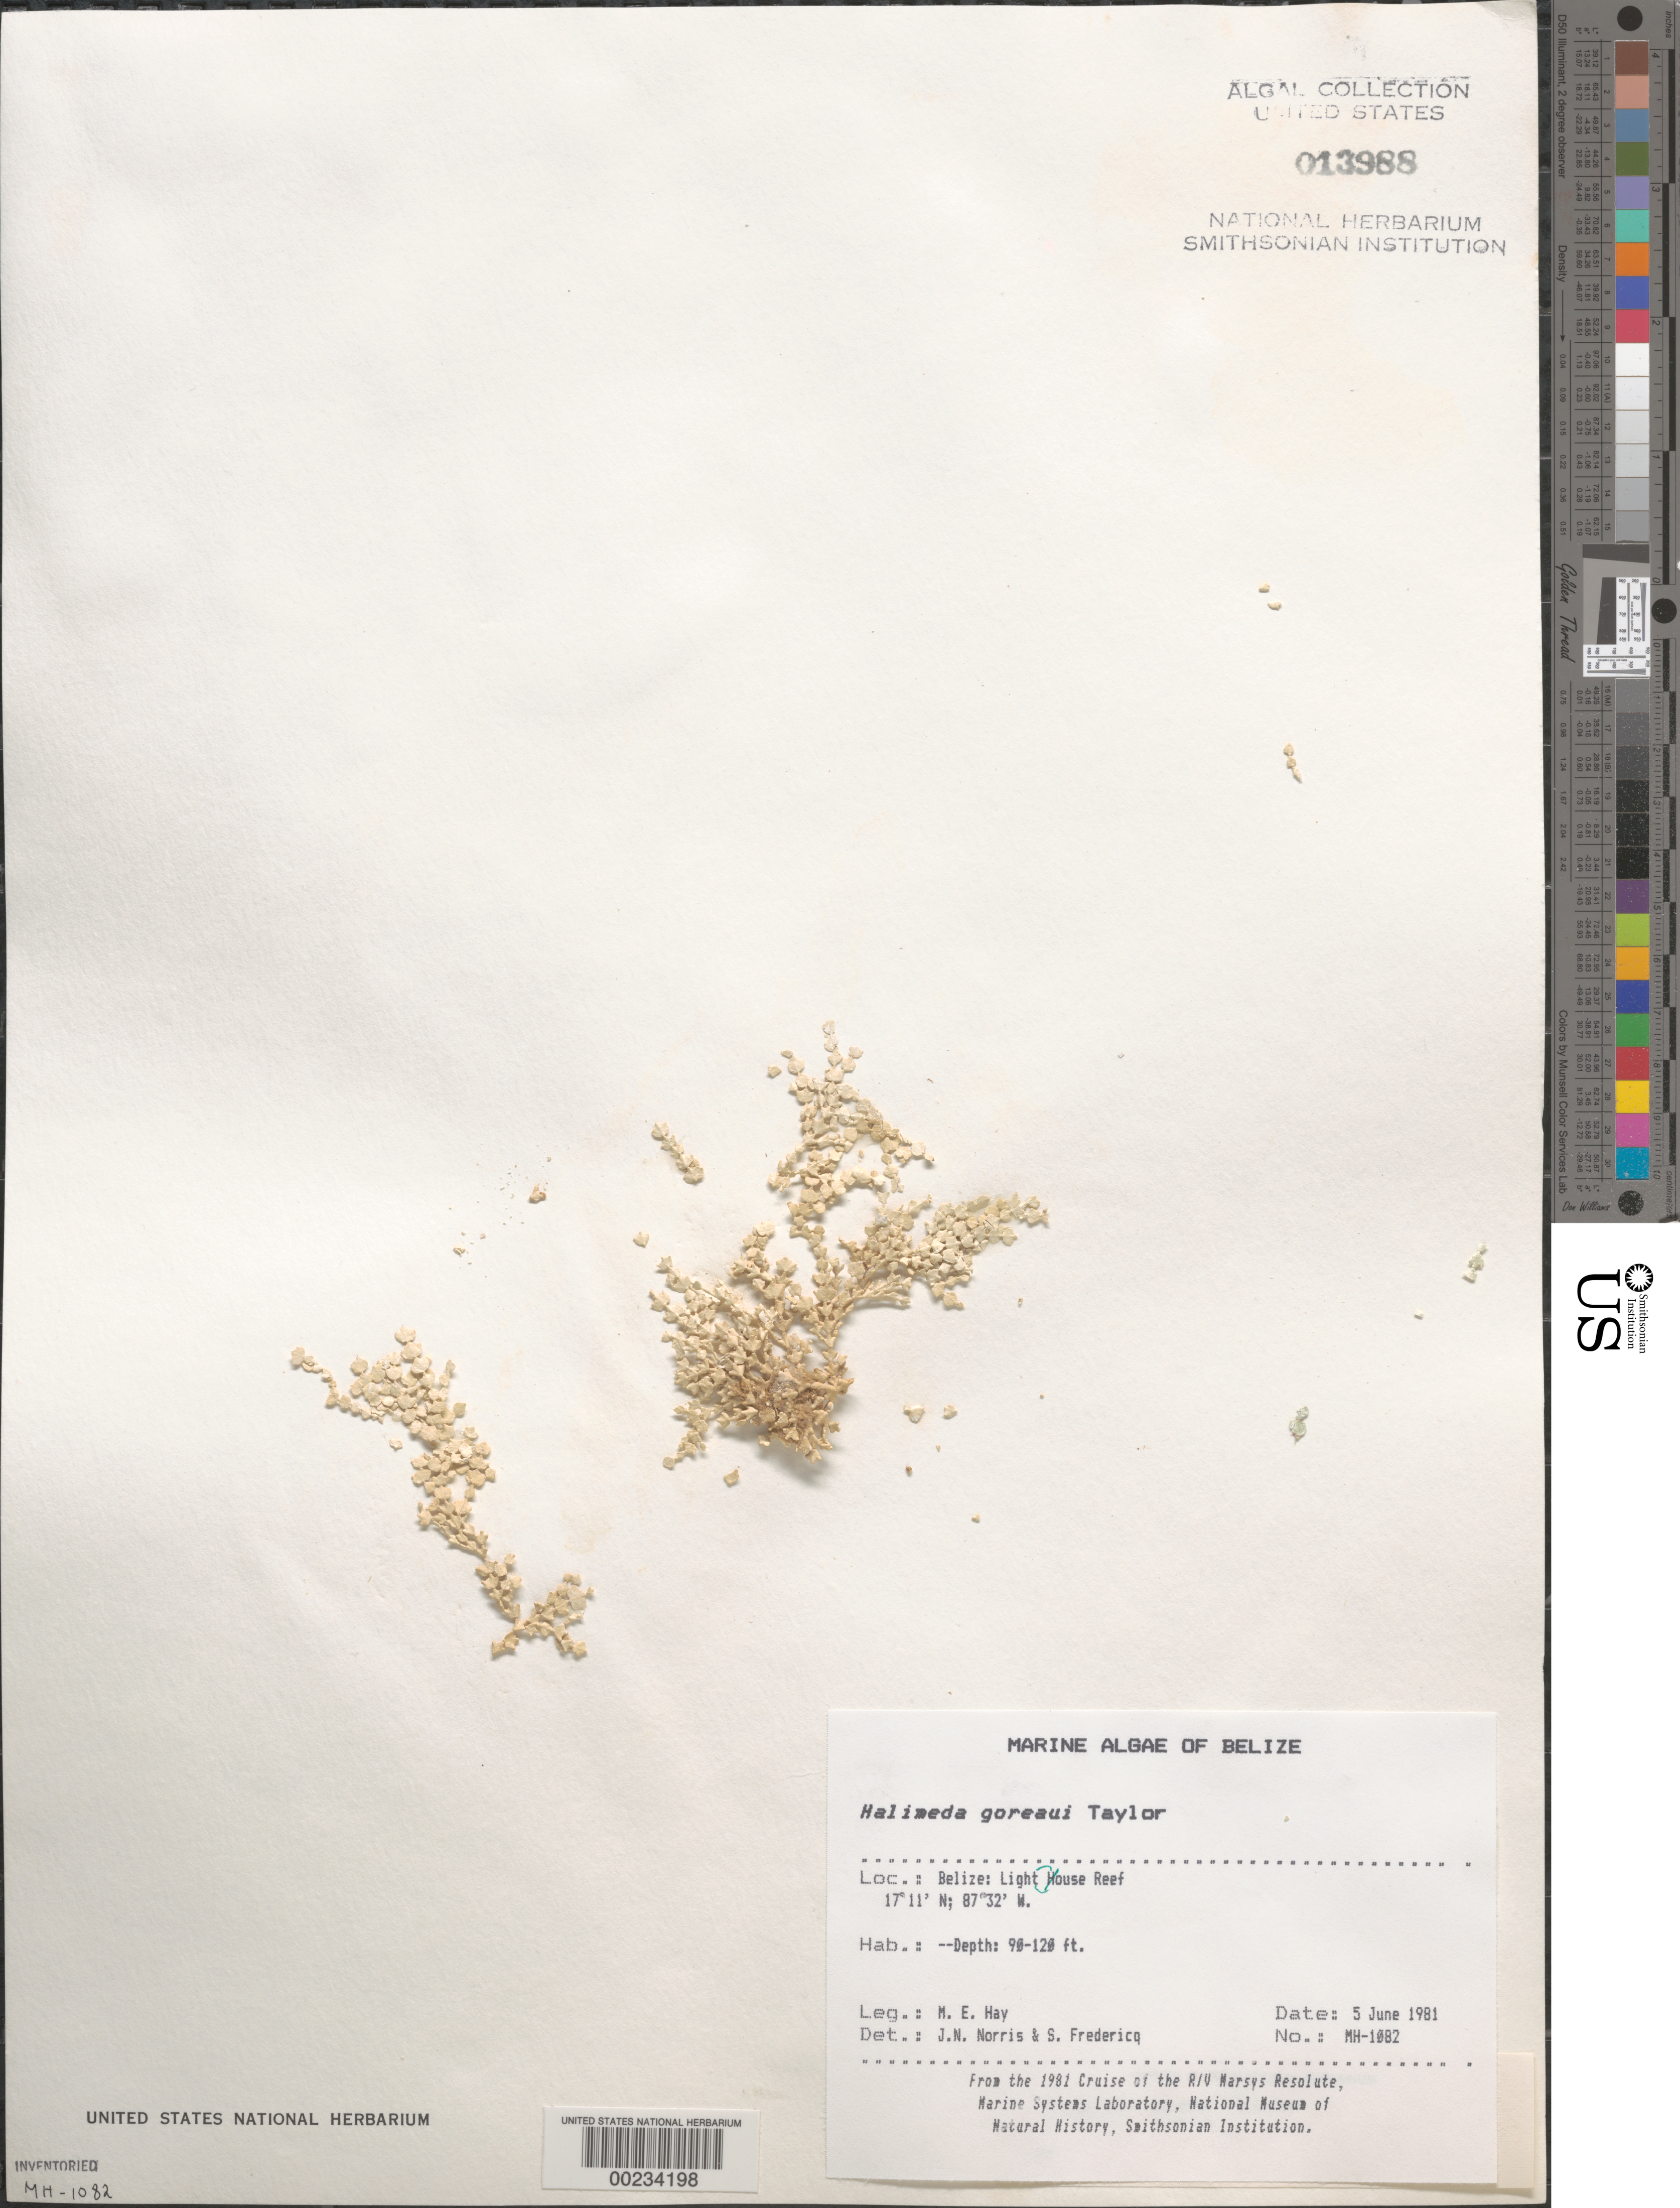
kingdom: Plantae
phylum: Chlorophyta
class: Ulvophyceae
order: Bryopsidales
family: Halimedaceae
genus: Halimeda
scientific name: Halimeda goreaui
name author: W.R. Taylor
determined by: Norris, J. N.; Fredericq, S.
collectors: M. E. Hay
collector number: MEH-1082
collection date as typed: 05 Jun 1981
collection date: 1981-06-05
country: Belize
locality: Lighthouse reef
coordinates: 17 11'N, 87 32'W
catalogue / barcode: US 13988